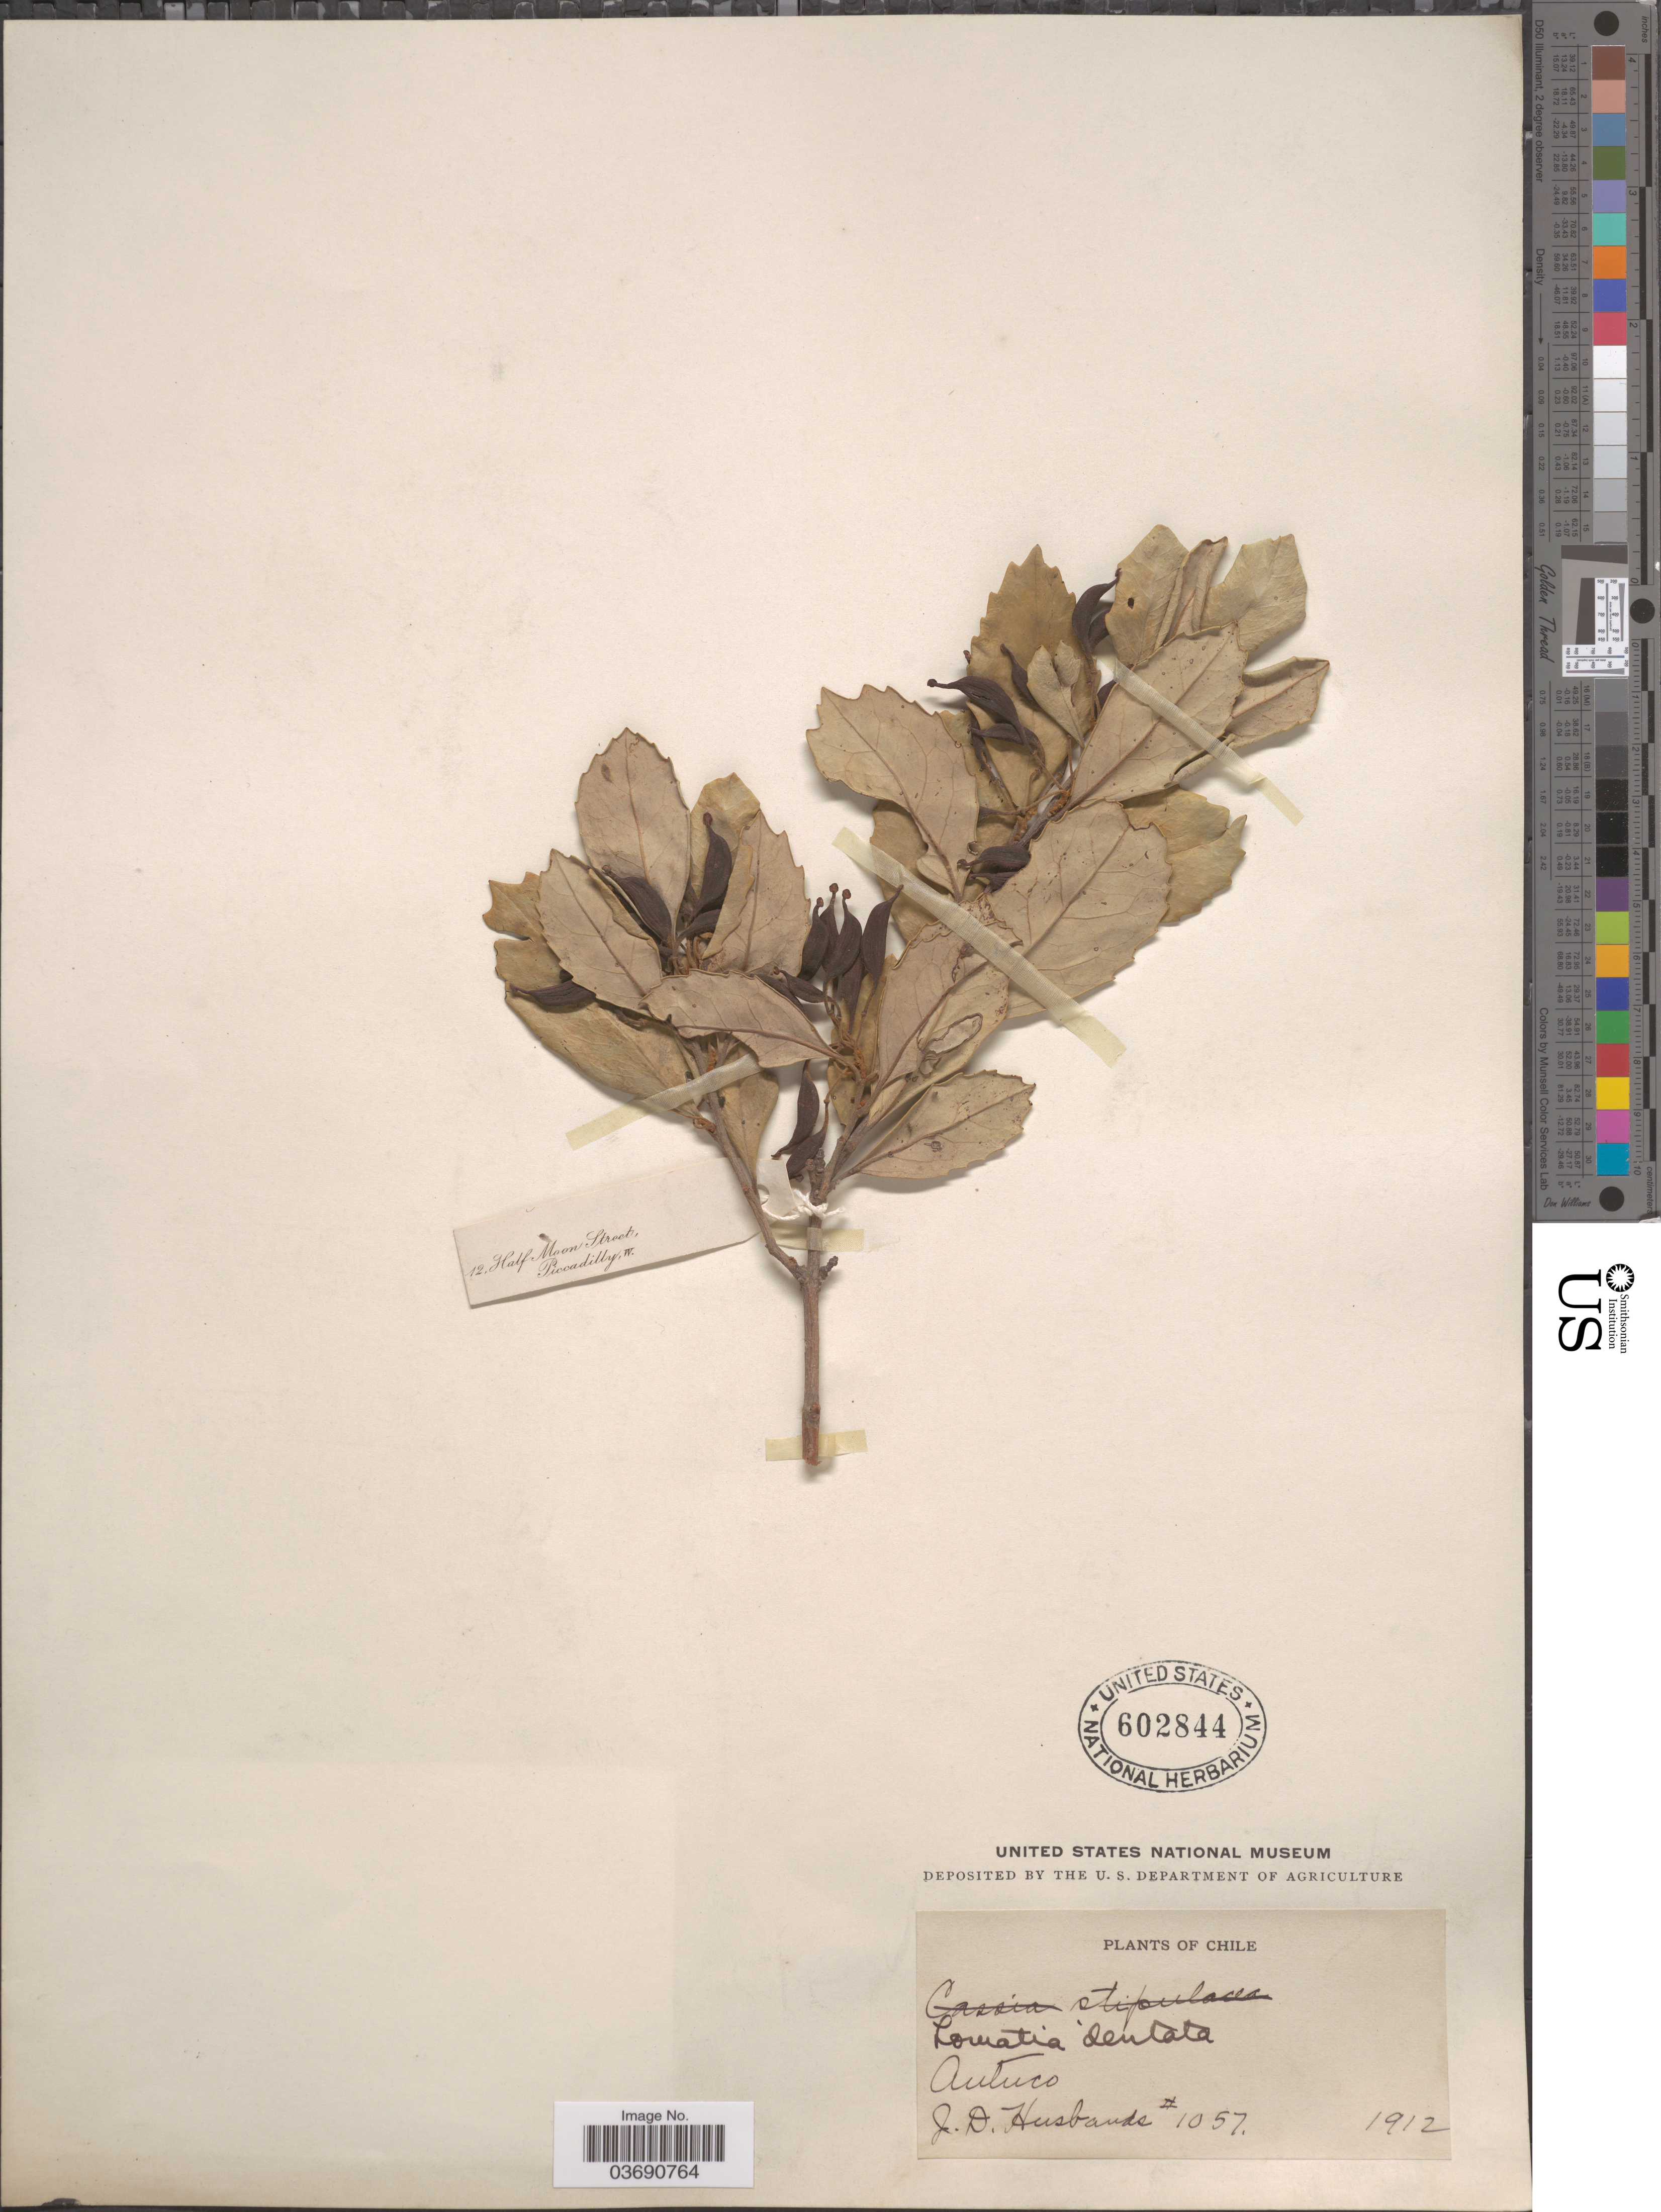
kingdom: Plantae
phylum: Tracheophyta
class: Magnoliopsida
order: Proteales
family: Proteaceae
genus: Lomatia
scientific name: Lomatia dentata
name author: R. Br.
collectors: J. Husbands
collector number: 1057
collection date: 1912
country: Chile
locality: Antuco.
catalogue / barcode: US 602844